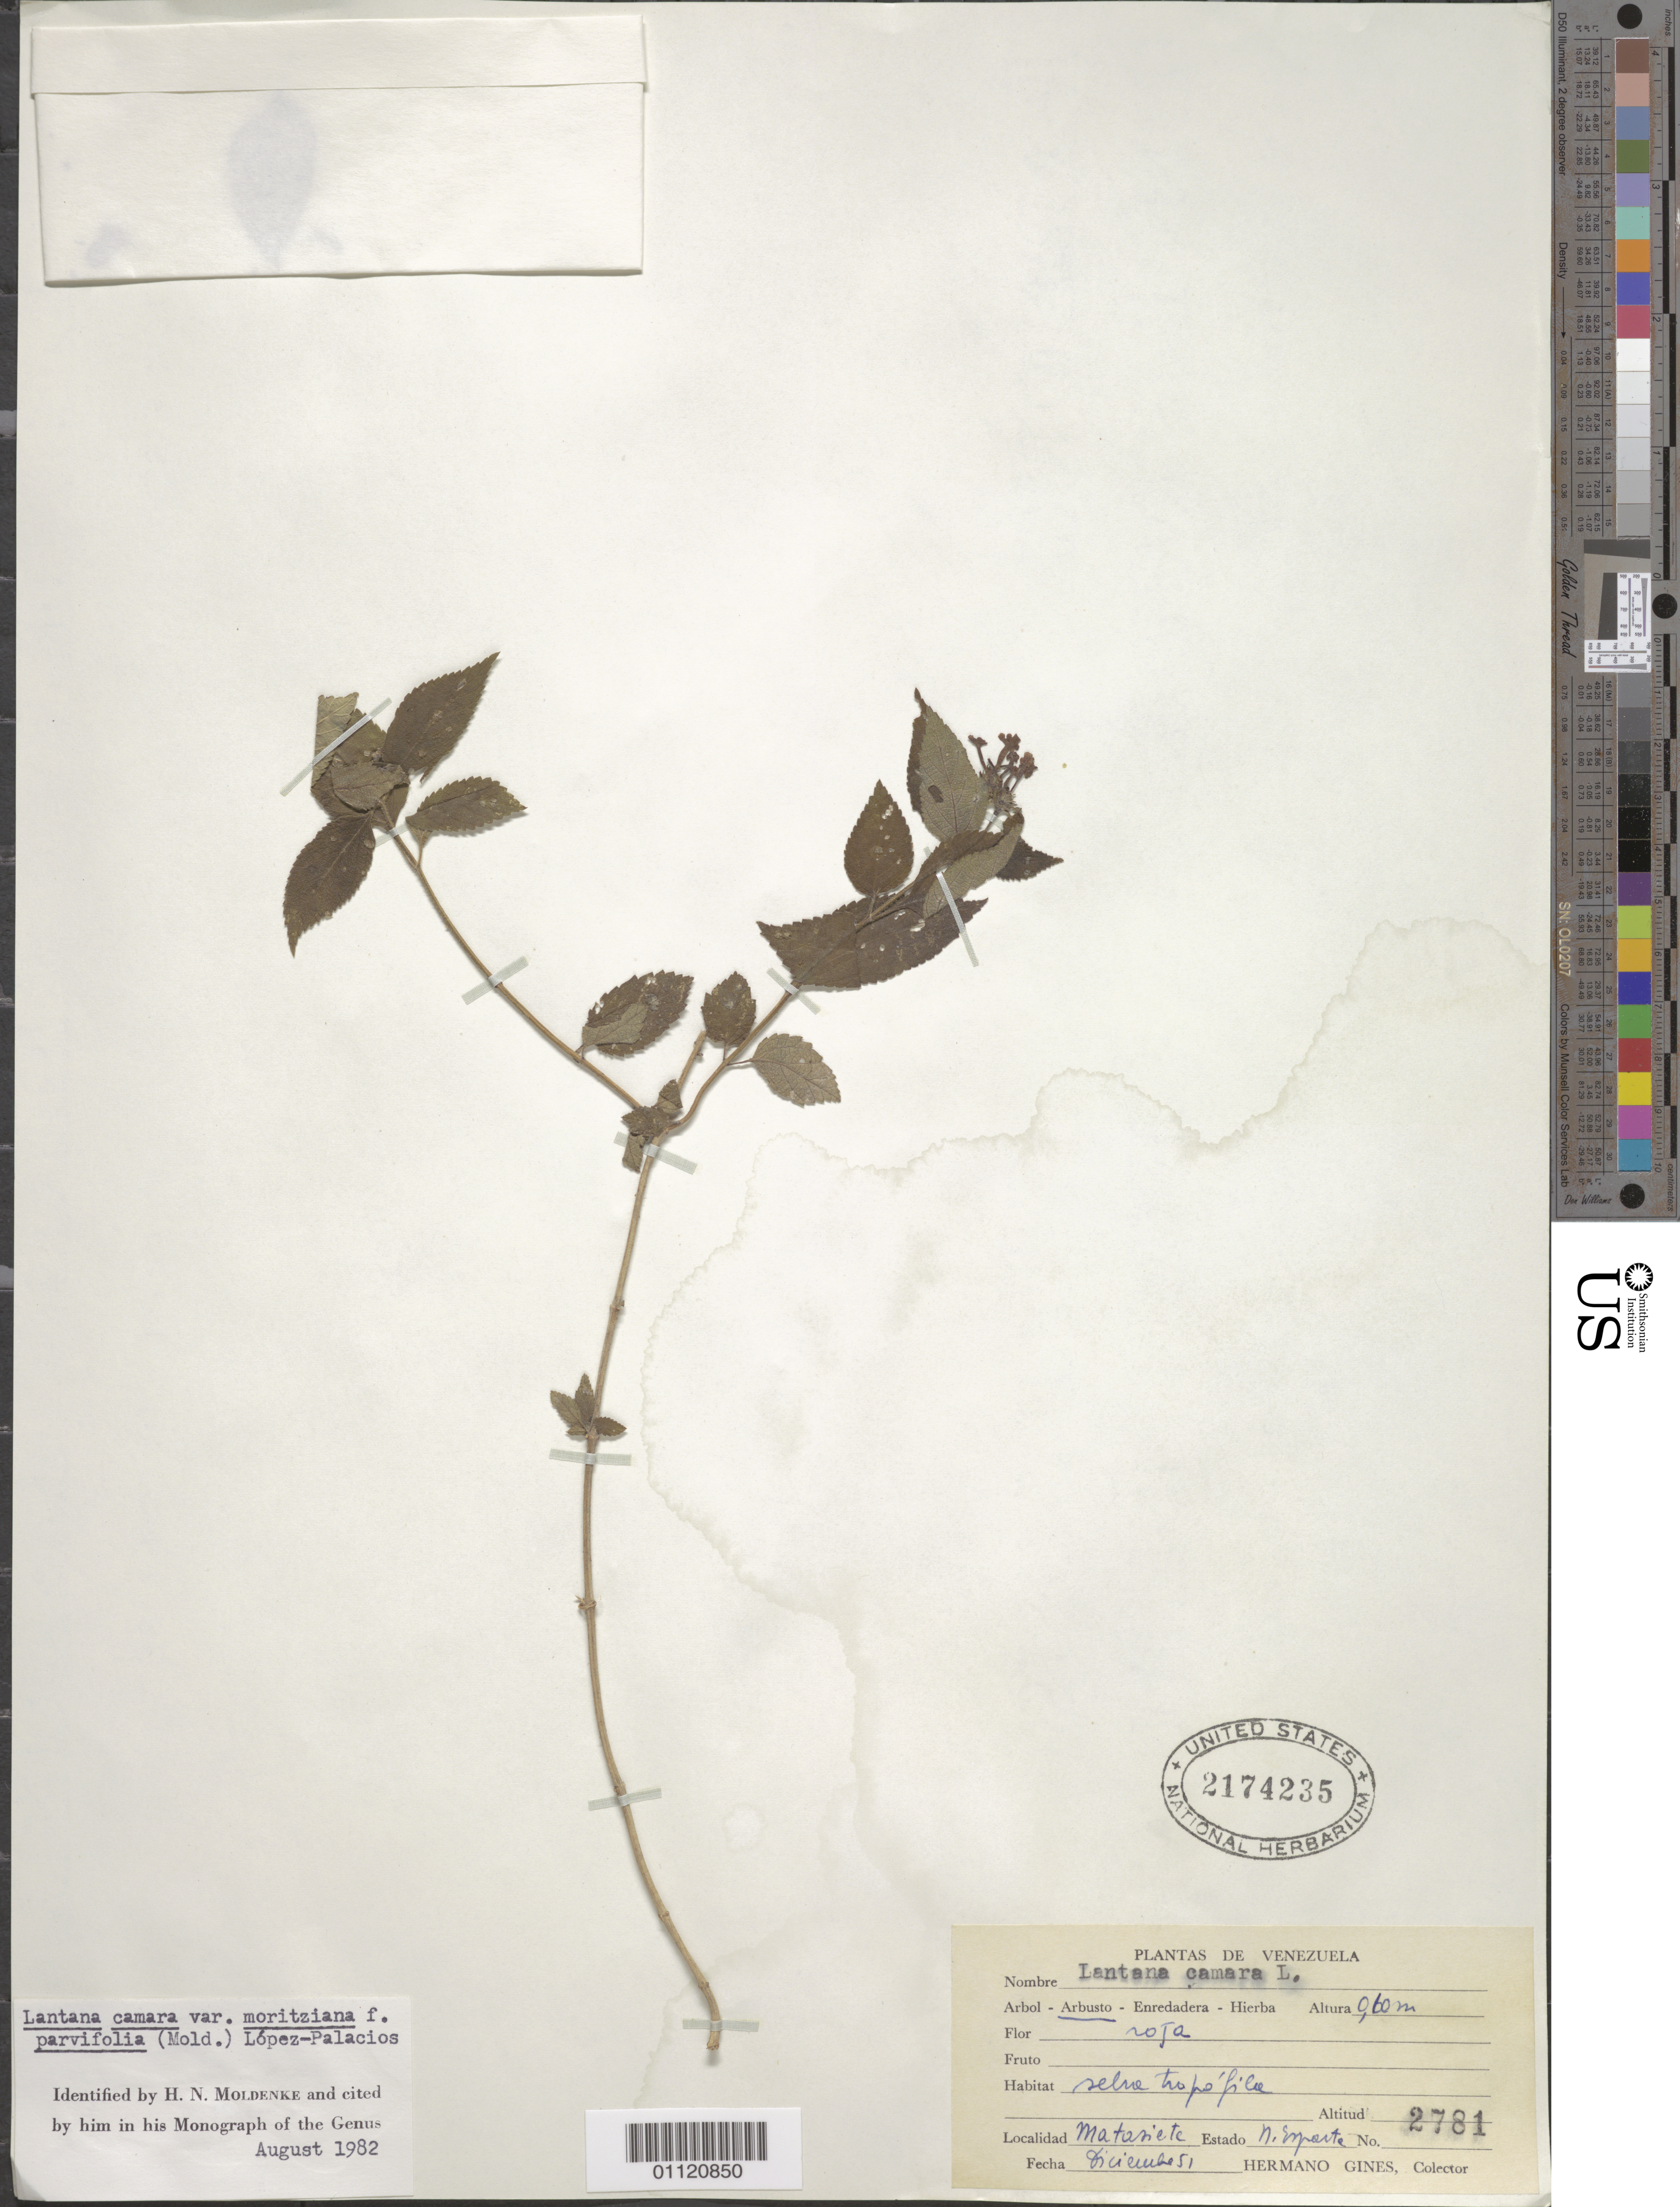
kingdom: Plantae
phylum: Tracheophyta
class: Magnoliopsida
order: Lamiales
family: Verbenaceae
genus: Lantana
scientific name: Lantana camara var. moritziana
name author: (Otto & A. Dietr.) López-Pal.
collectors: Bro. Gines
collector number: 2781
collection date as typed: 01 Dec 1951 to 31 Dec 1951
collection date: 1951-12-01/1951-12-31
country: Venezuela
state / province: Nueva Esparta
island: Margarita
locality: Matasiete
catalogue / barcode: US 2174235